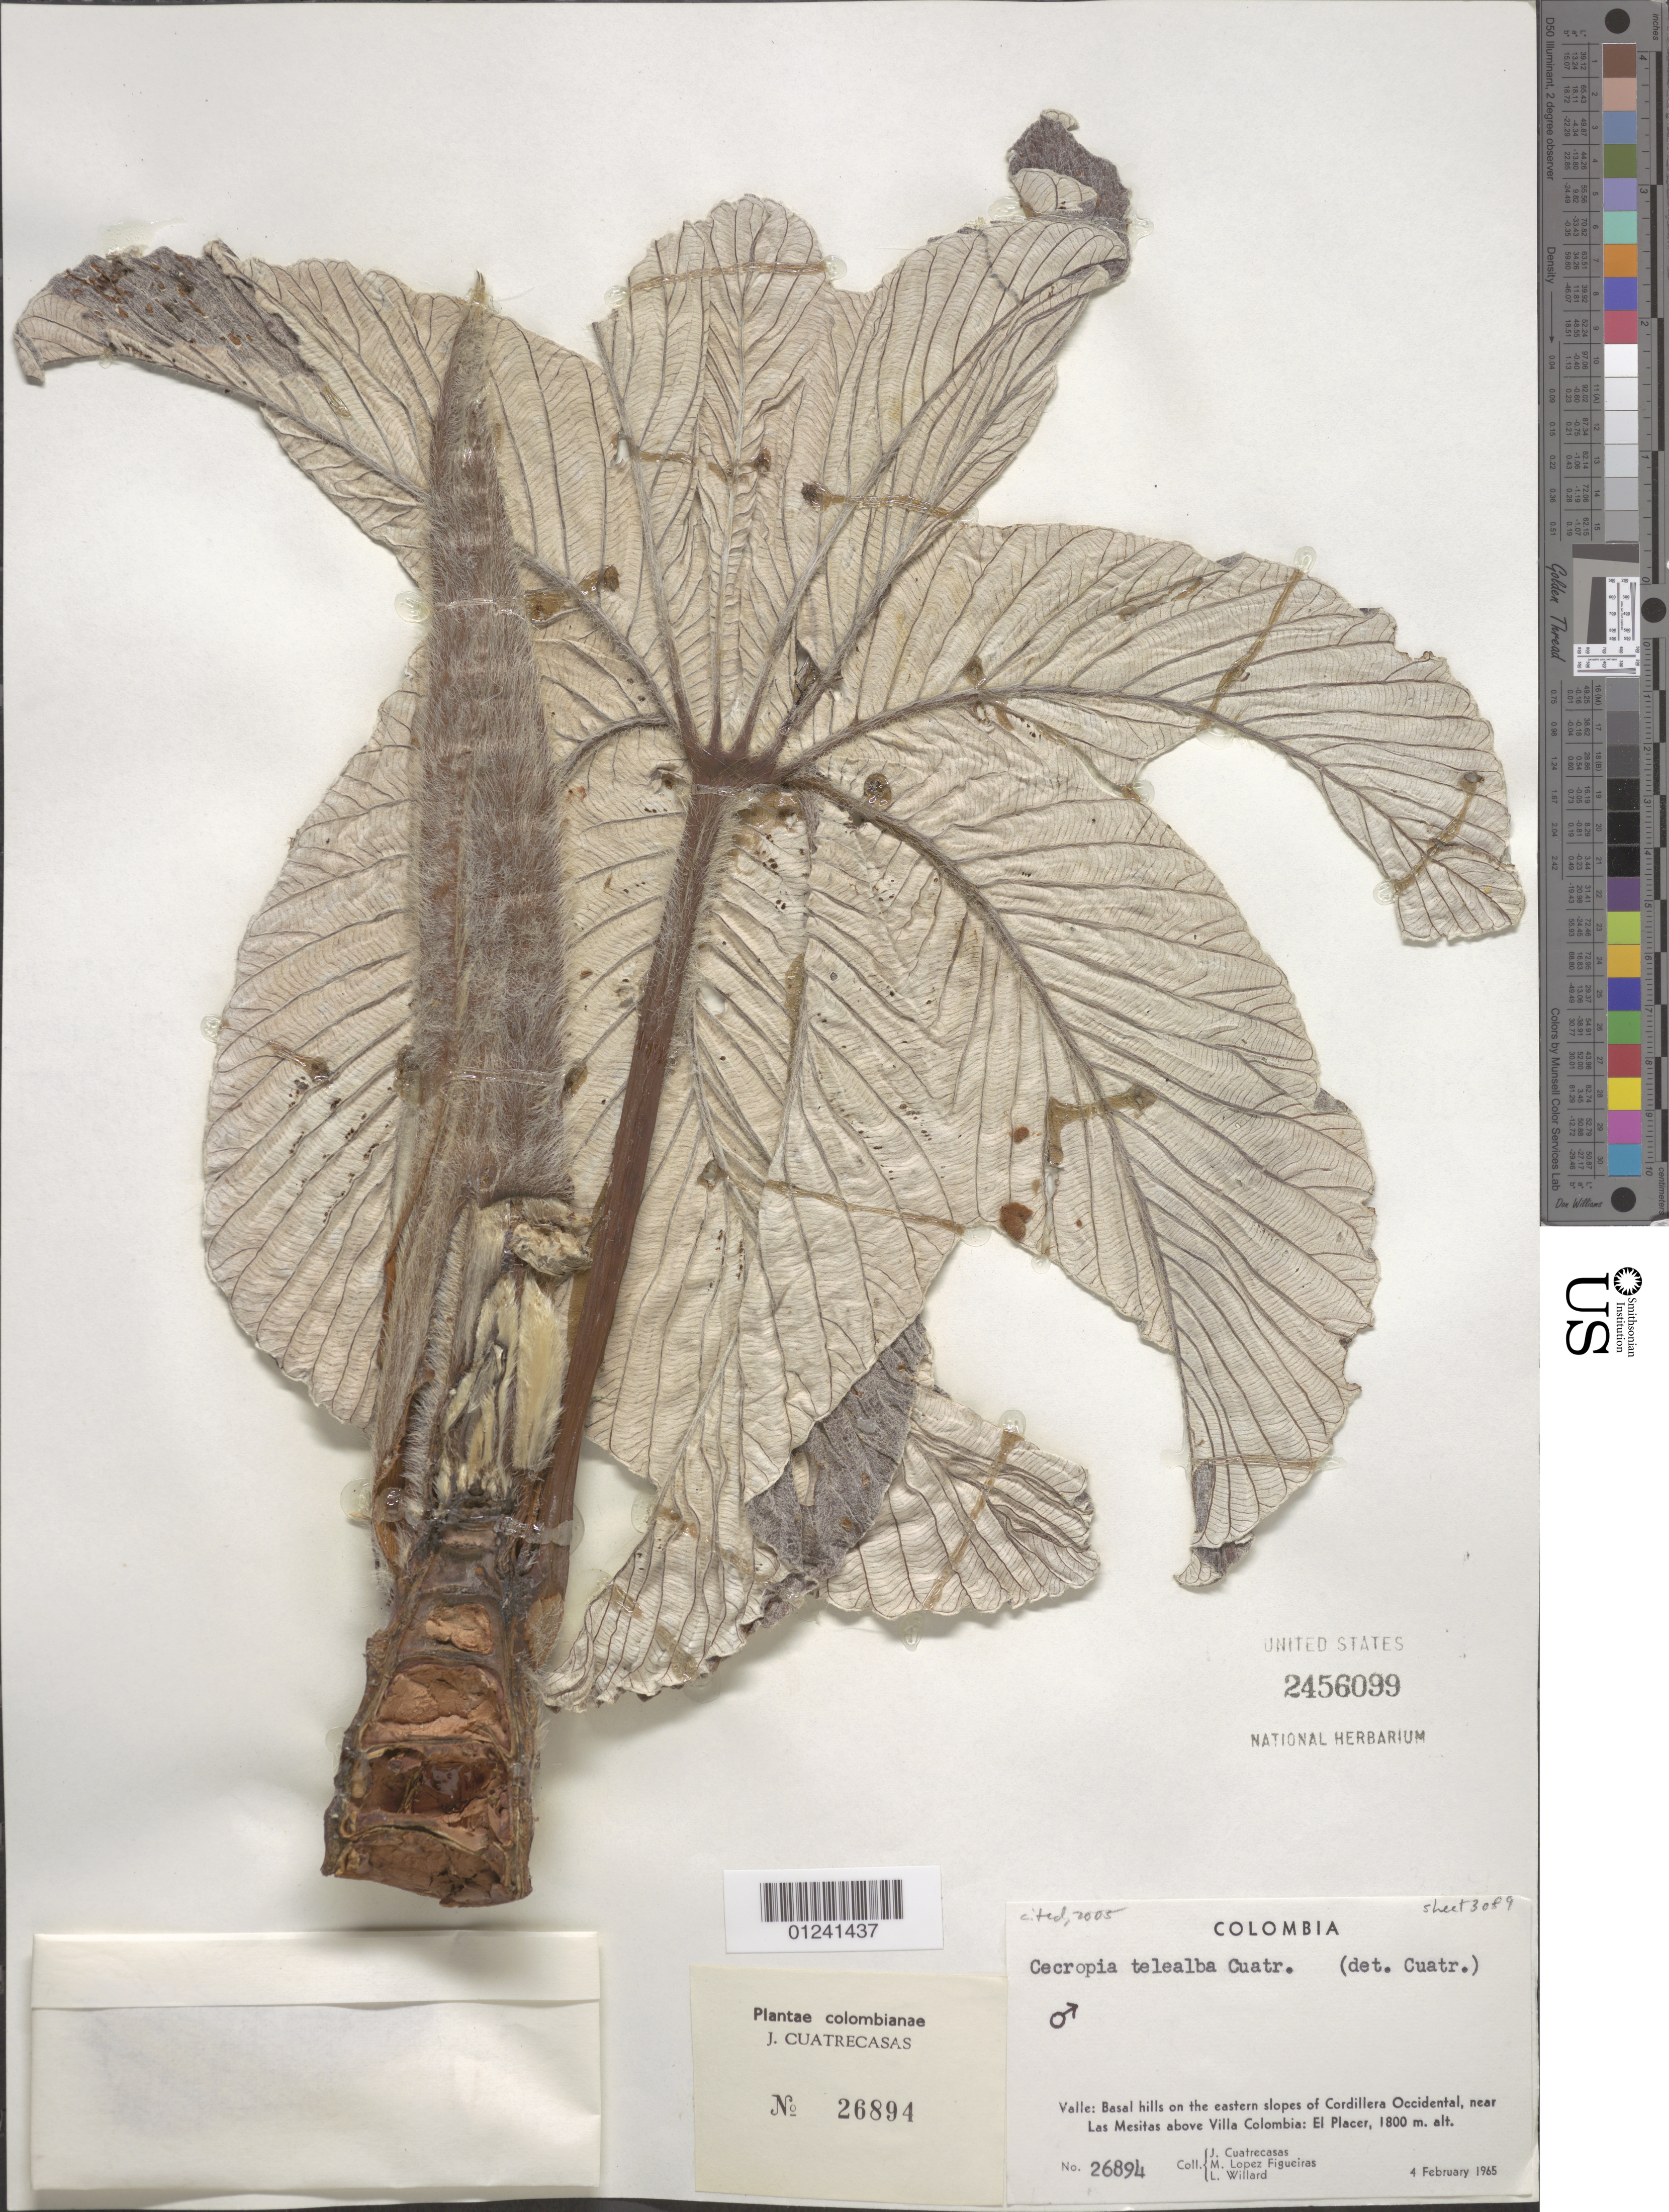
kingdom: Plantae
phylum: Tracheophyta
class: Magnoliopsida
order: Rosales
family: Urticaceae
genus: Cecropia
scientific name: Cecropia telealba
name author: Cuatrec.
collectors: J. Cuatrecasas, M. López Figueiras & L. Willard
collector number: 26894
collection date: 1965-02-04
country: Colombia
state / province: Valle del Cauca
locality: Basal hills on the eastern slopes of Cordillera Occidental, near Las Mesitas above Villa Colombia, El Placer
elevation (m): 1800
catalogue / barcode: US 2456099